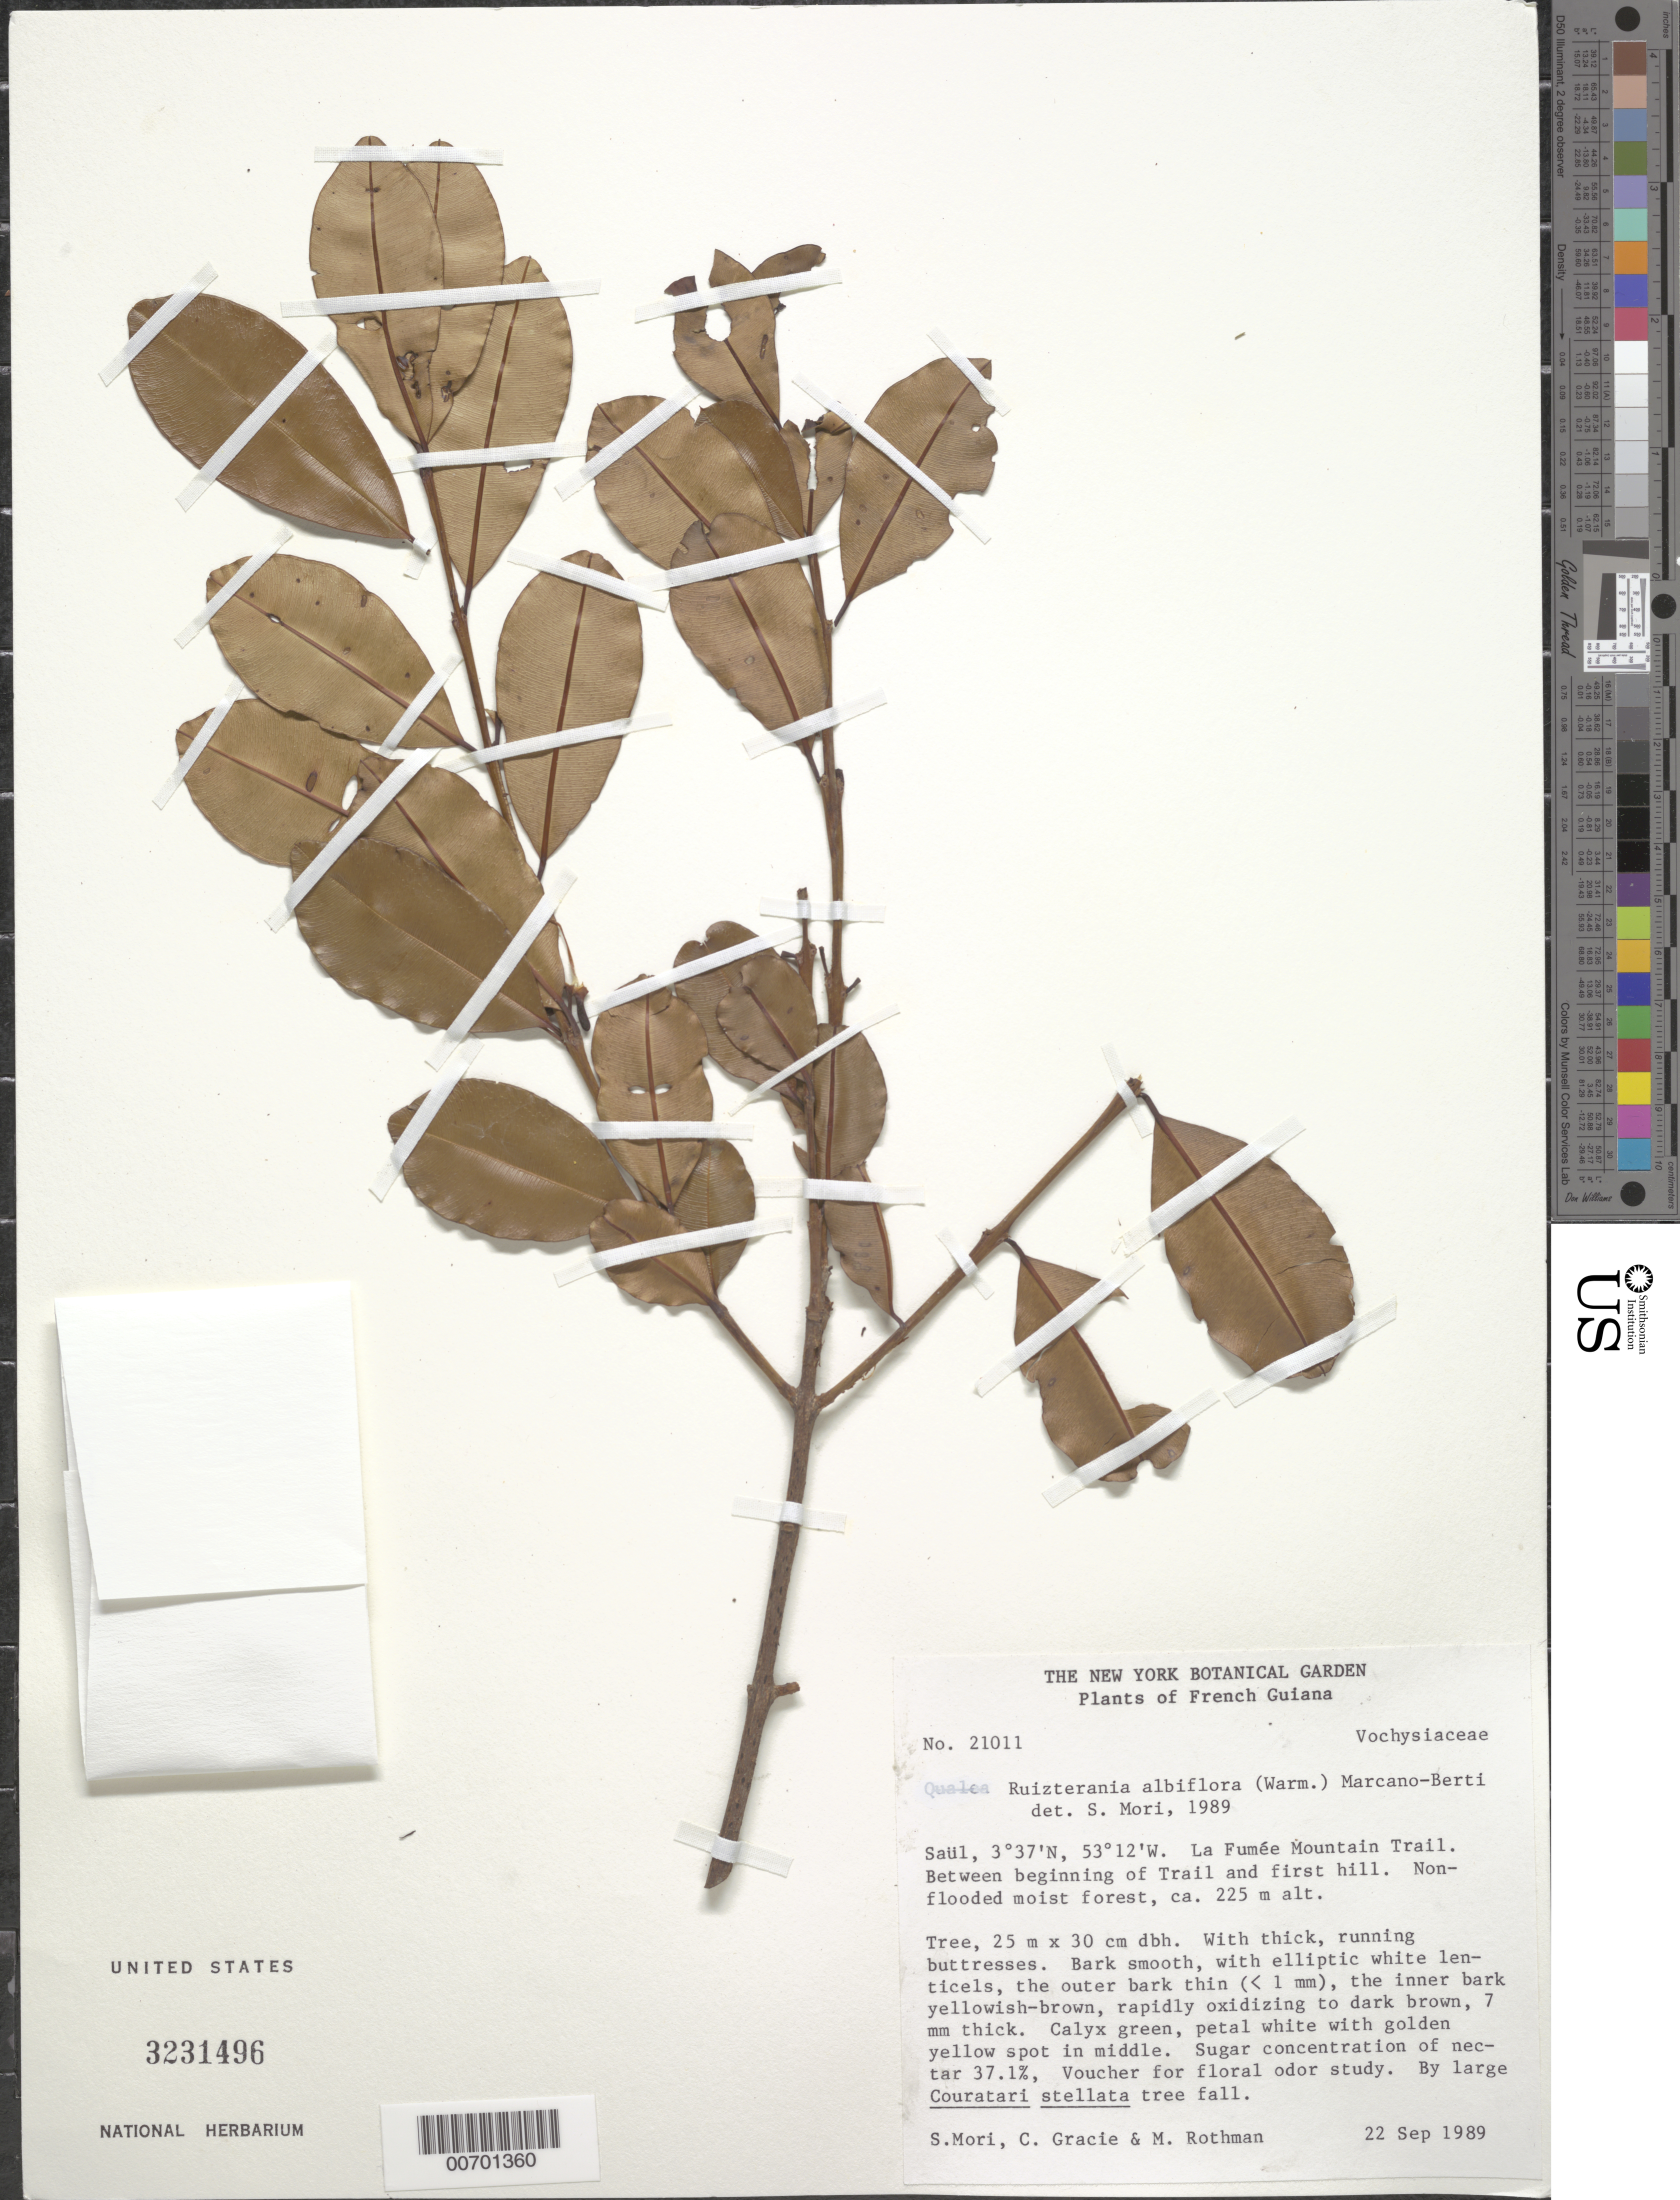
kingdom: Plantae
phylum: Tracheophyta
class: Magnoliopsida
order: Myrtales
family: Vochysiaceae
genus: Ruizterania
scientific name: Ruizterania albiflora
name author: (Warm.) Marc.-Berti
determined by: Mori, Scott A.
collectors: S. Mori, C. A. Gracie & M. Rothman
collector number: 21011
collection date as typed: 22-Sep-89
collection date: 1989-09-22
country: French Guiana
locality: Saül, La Fumée Mountain trail, between beginning of trail and first hill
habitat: Non-flooded moist forest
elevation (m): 225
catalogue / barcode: US 3231496